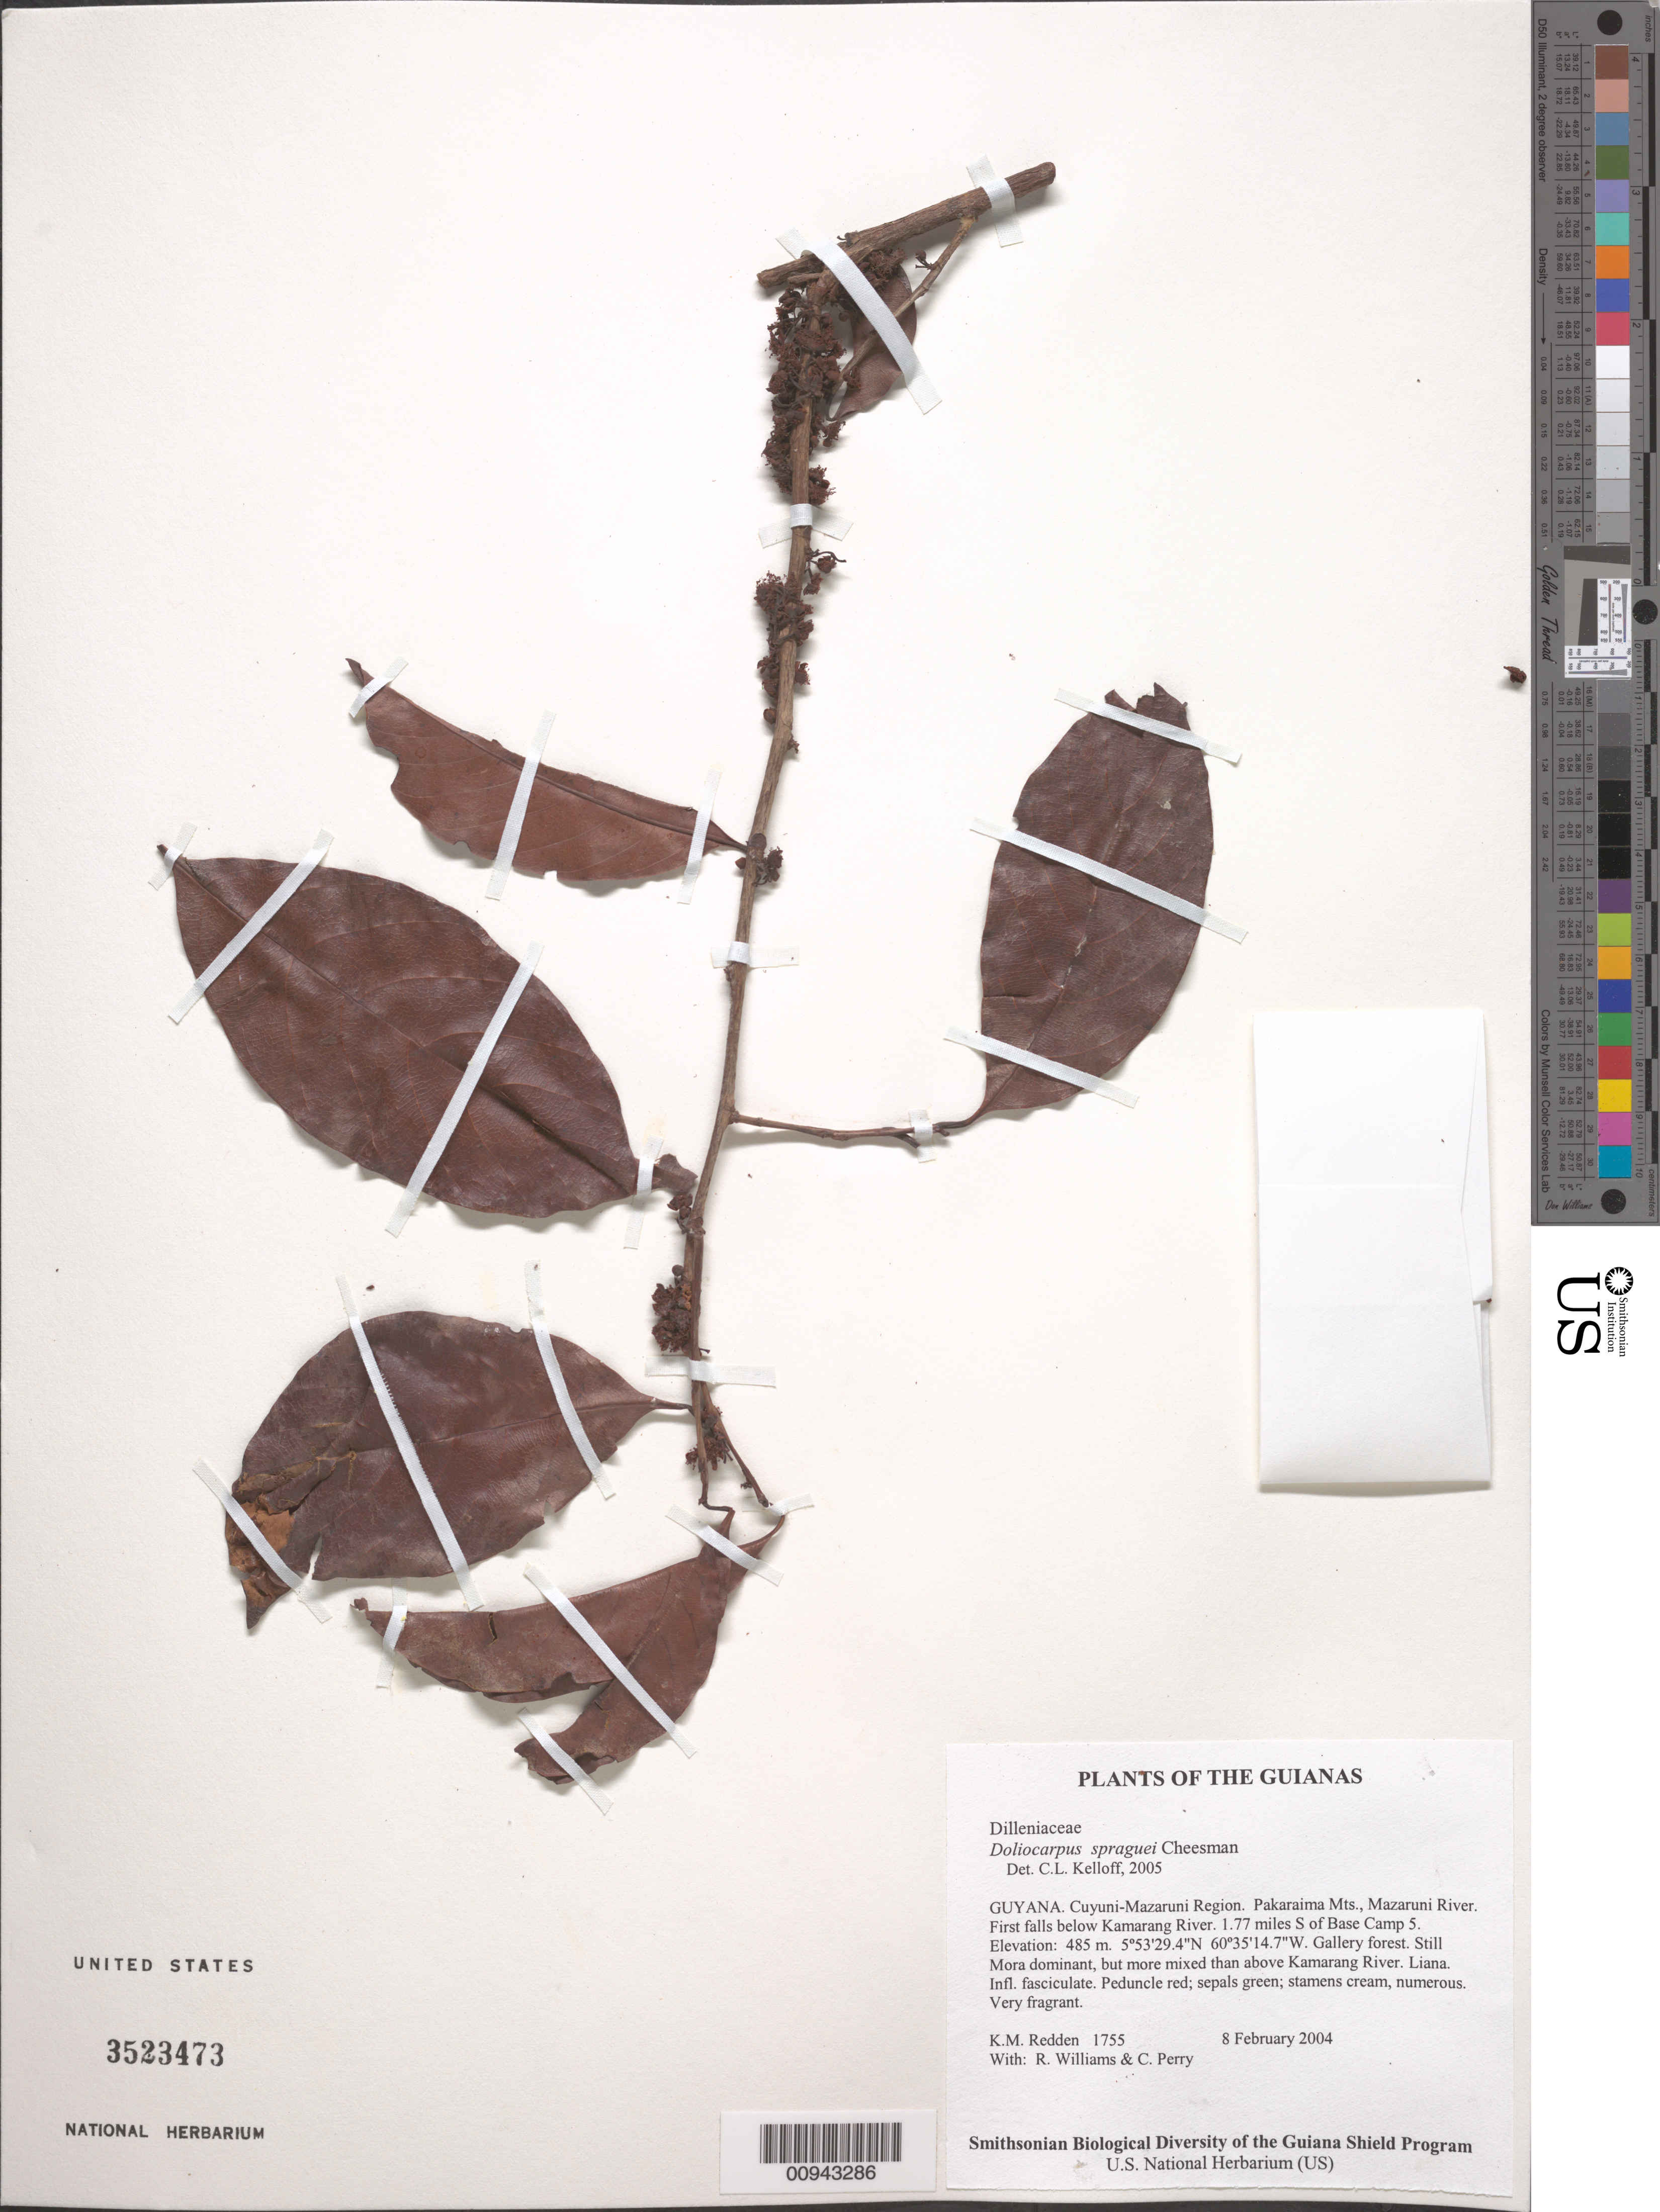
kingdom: Plantae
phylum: Tracheophyta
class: Magnoliopsida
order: Dilleniales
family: Dilleniaceae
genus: Doliocarpus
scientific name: Doliocarpus spraguei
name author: Cheesman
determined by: Kelloff, Carol L., (US), Smithsonian Institution - National Museum of Natural History (UNITED STATES)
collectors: K. M. Redden, R. Williams & C. Perry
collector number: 1755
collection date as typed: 8 February 2004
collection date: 2004-02-08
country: Guyana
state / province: Cuyuni-Mazaruni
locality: Pakaraima Mts., Mazaruni River. First falls below Kamarang River. 1.77 miles S of Base Camp 5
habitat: Gallery forest. Still Mora-dominant, but more mixed than above Kamarang River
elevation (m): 485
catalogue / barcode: US 3523473